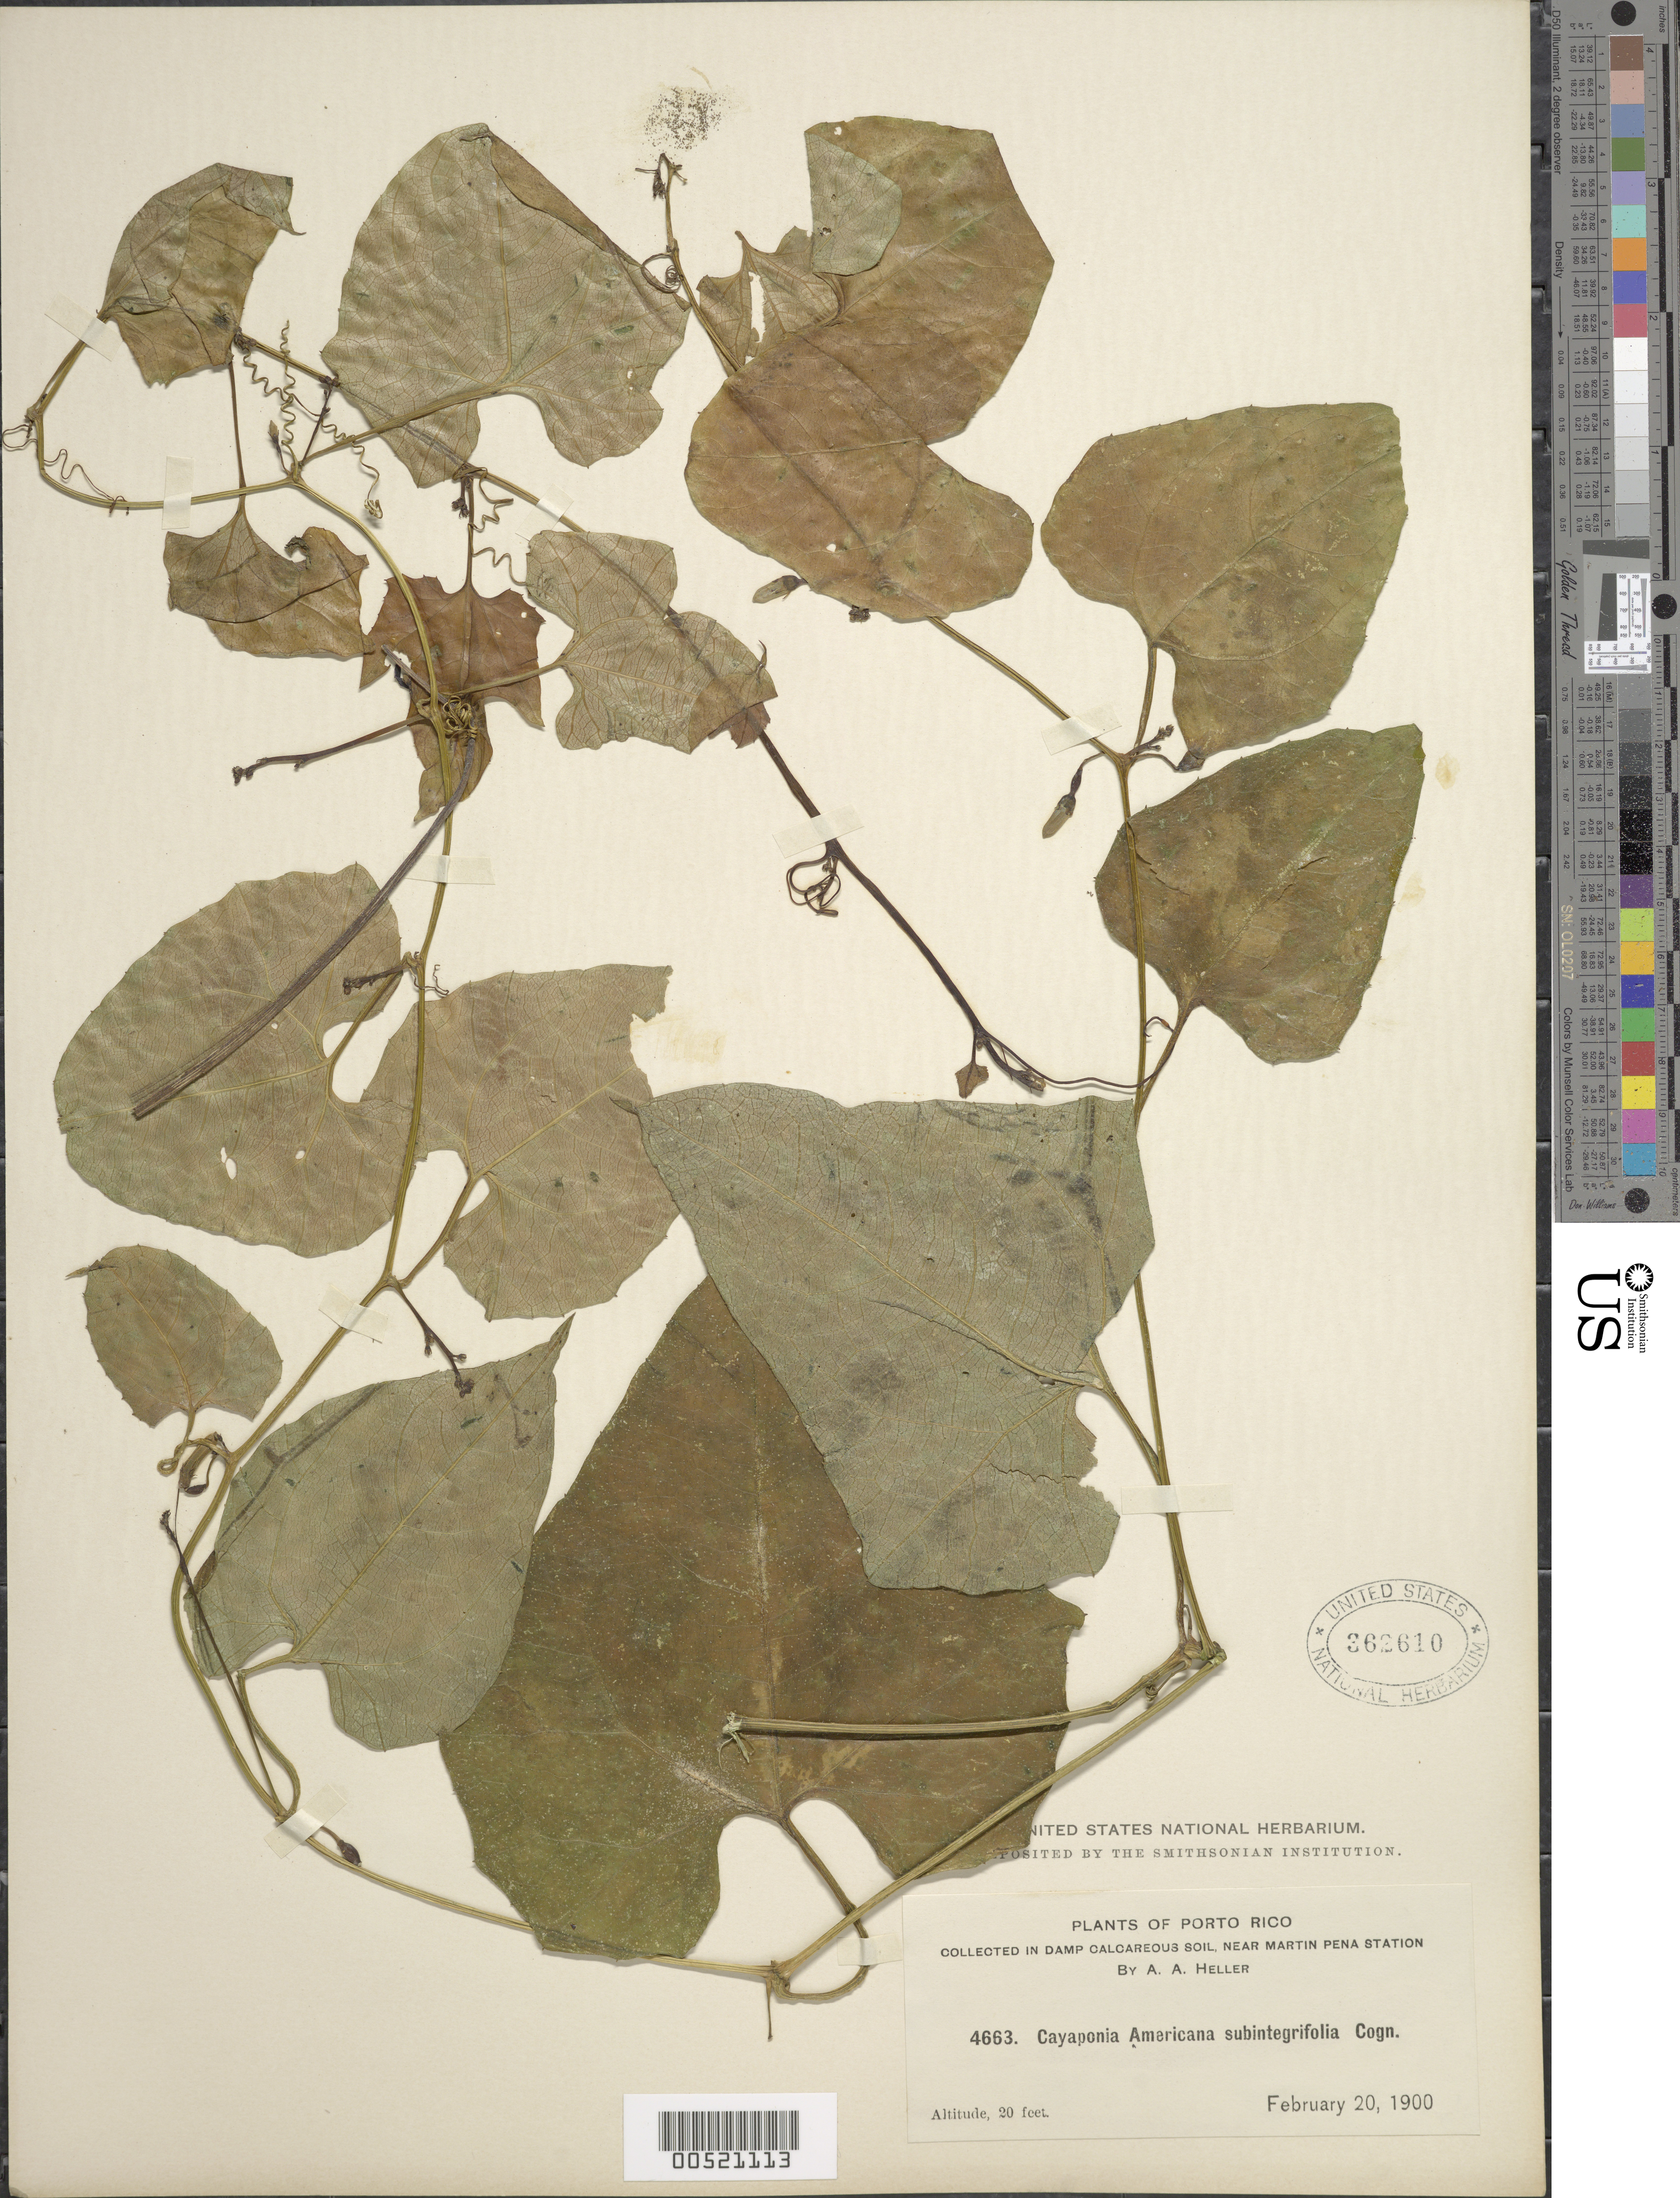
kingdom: Plantae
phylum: Tracheophyta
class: Magnoliopsida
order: Cucurbitales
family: Cucurbitaceae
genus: Cayaponia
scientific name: Cayaponia americana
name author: (Lam.) Cogn.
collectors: -- Heller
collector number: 4663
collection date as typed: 20 Feb 1900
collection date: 1900-02-20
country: Puerto Rico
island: Greater Antilles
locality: near Martin Peña Station. Damp calcareous soil.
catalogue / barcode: US 362610